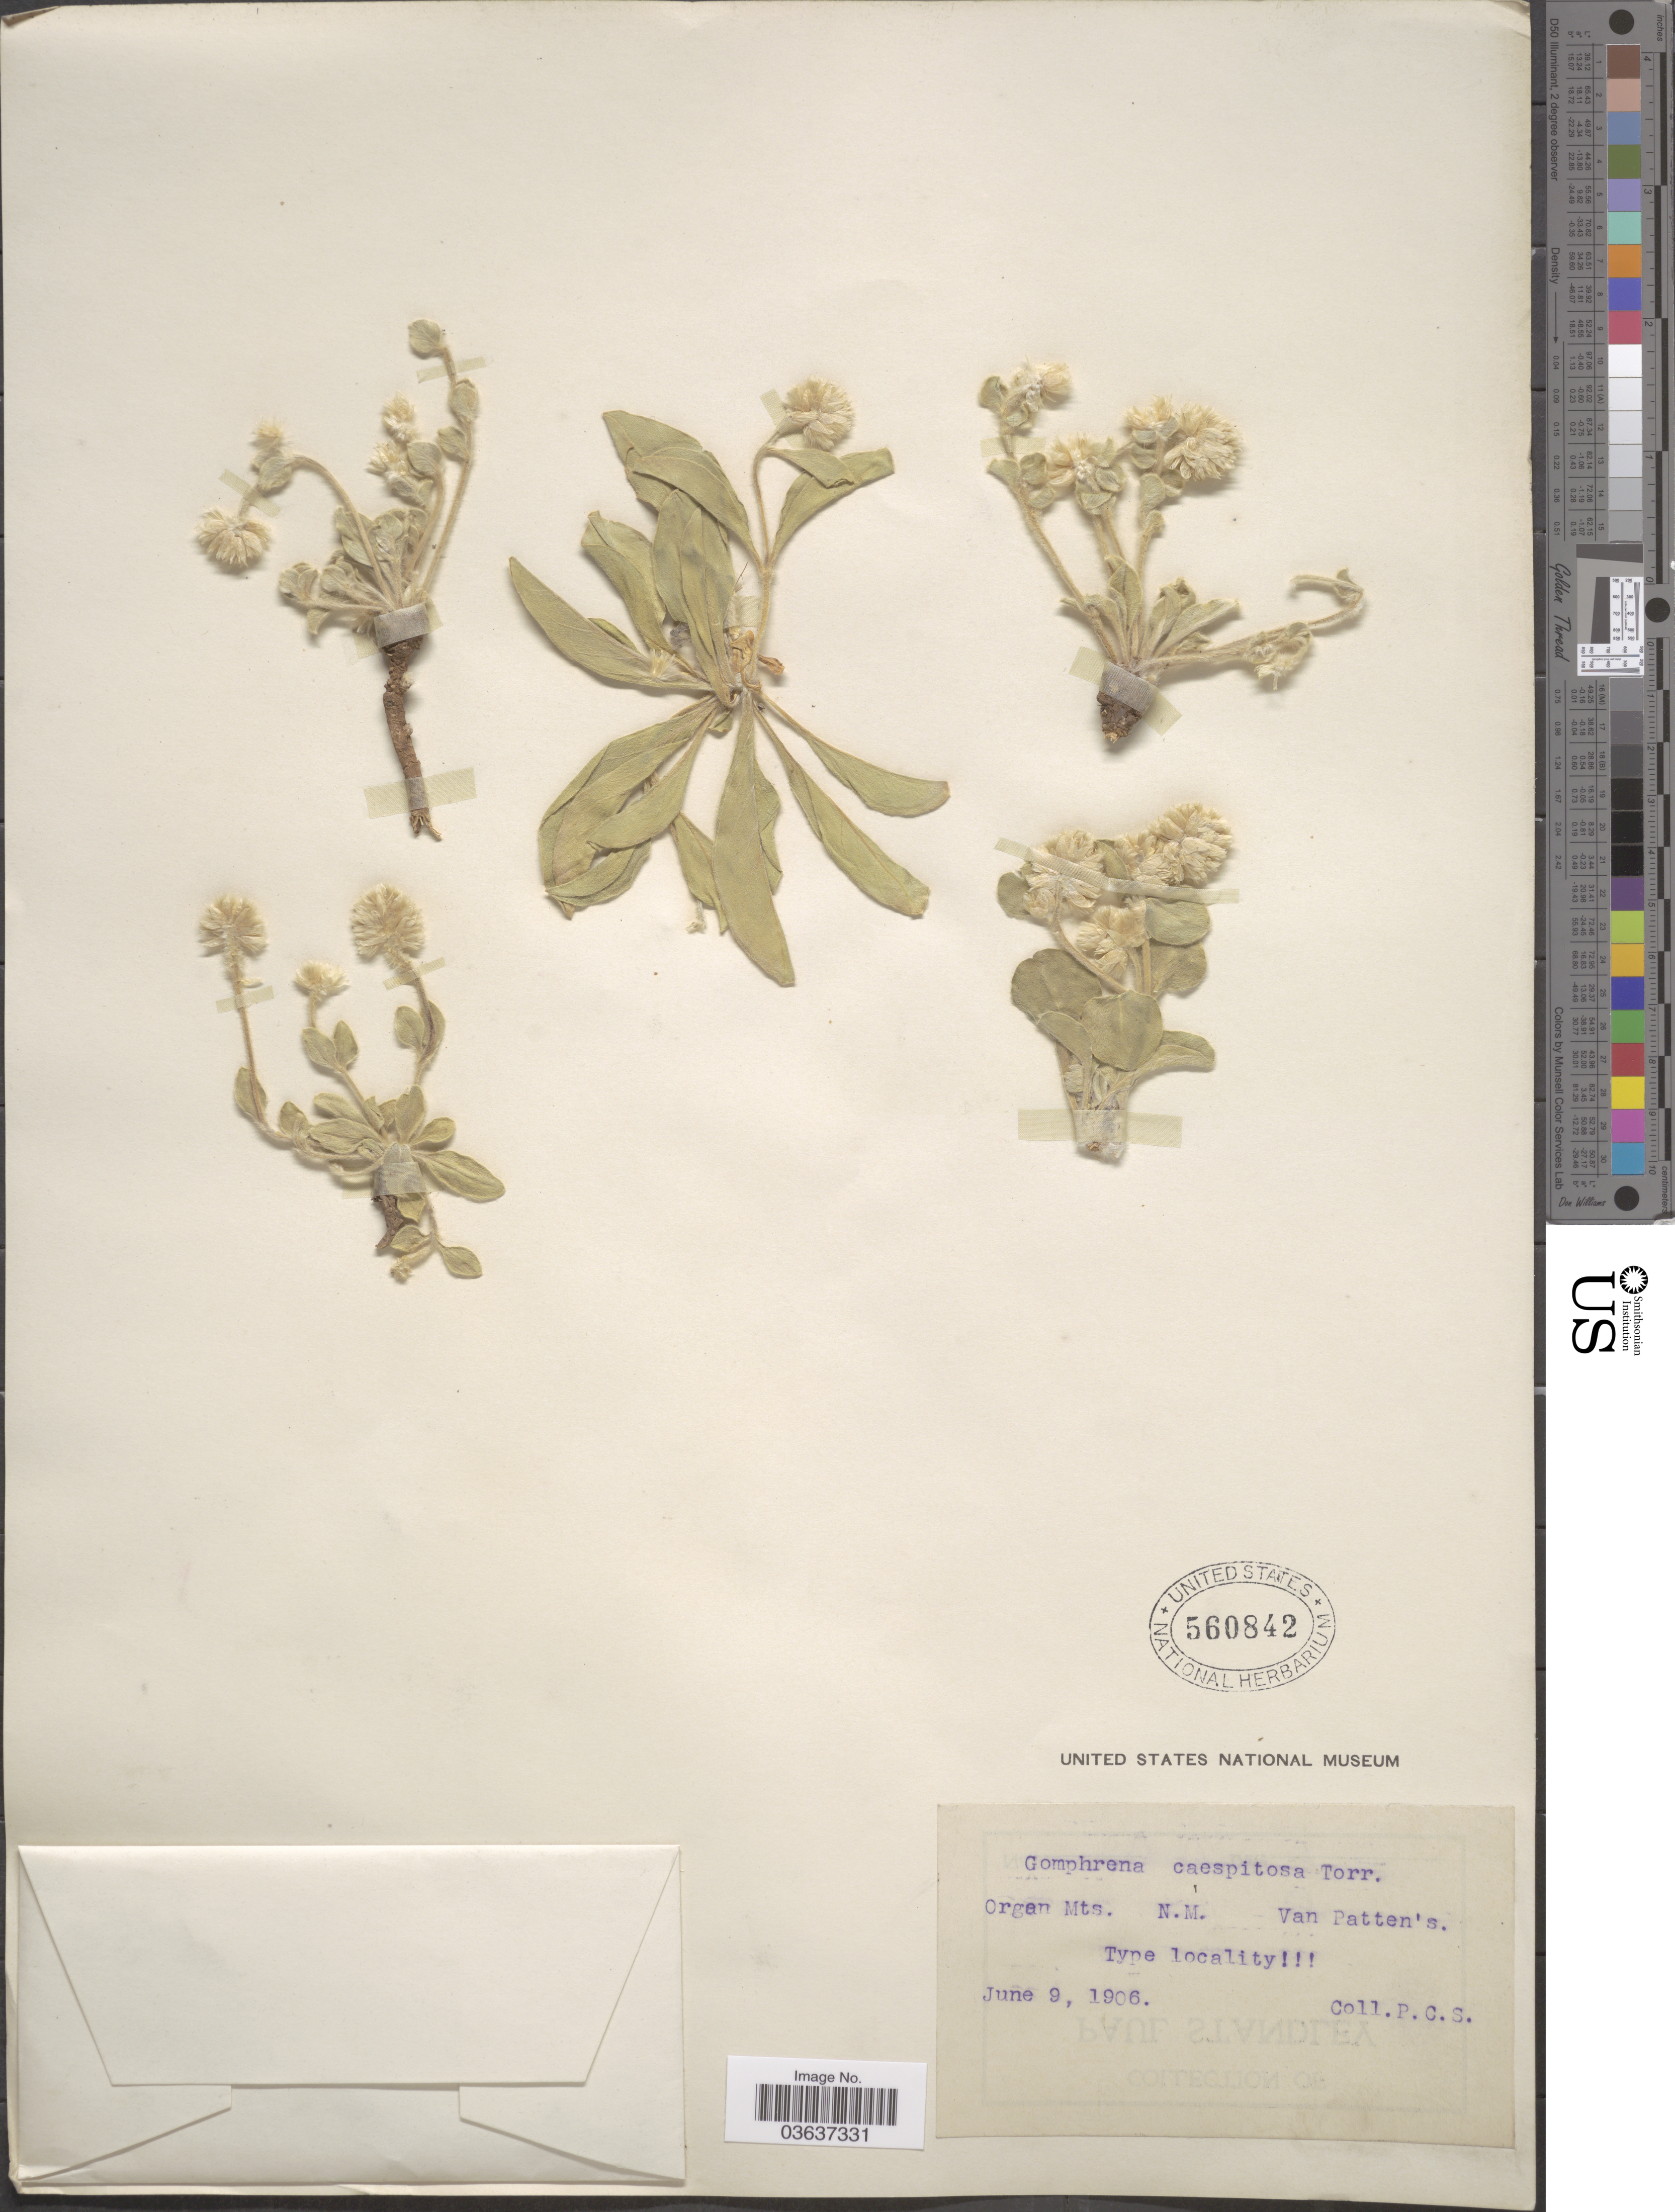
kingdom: Plantae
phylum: Tracheophyta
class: Magnoliopsida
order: Caryophyllales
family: Amaranthaceae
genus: Gomphrena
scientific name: Gomphrena caespitosa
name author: Torr. in Emory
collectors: P. C. S.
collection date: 1906-06-09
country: United States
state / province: New Mexico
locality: Organ Mts. Van Patten's.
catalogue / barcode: US 560842